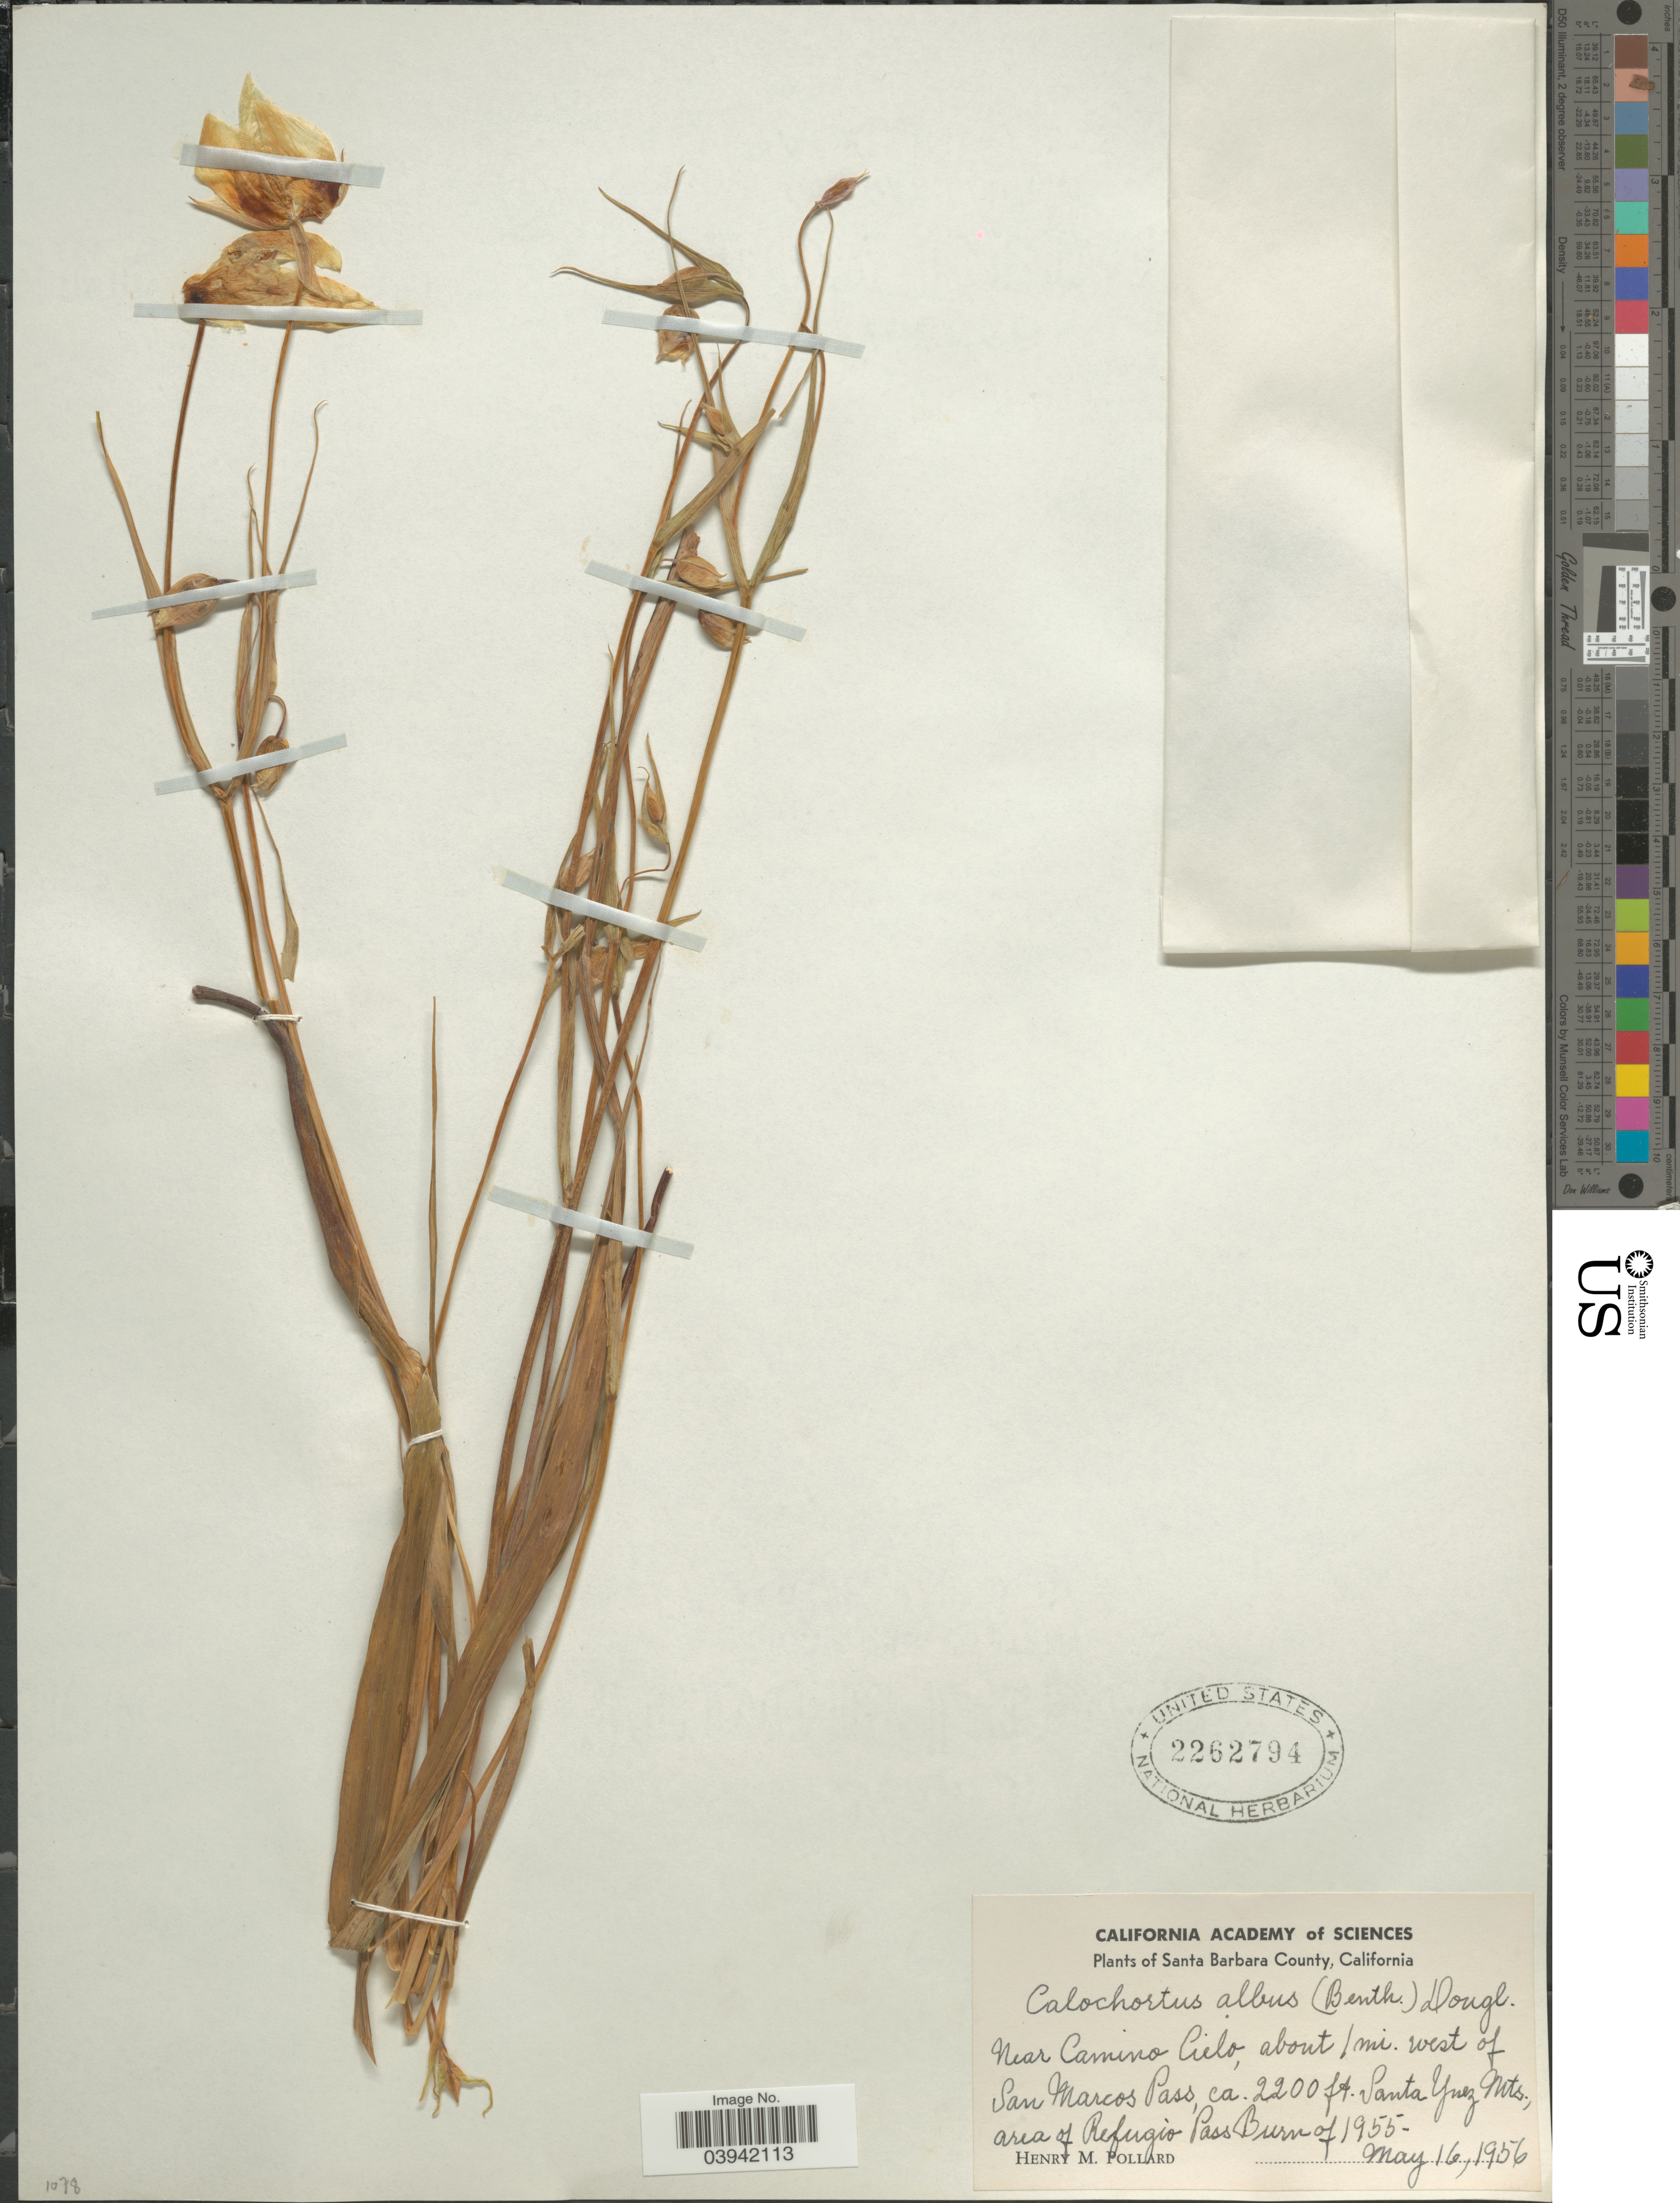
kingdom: Plantae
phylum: Tracheophyta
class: Liliopsida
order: Liliales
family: Liliaceae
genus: Calochortus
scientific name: Calochortus albus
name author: (Benth.) Douglas ex Benth.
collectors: H. M. Pollard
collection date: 1956-05-16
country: United States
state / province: California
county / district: Santa Barbara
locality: Santa Barbara County. Near Camino Cielo, about 1 mi. west of San Marcos Pass, Santa Ynez Mts., area of Refugio Pass Burn of 1955.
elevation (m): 671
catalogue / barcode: US 2262794